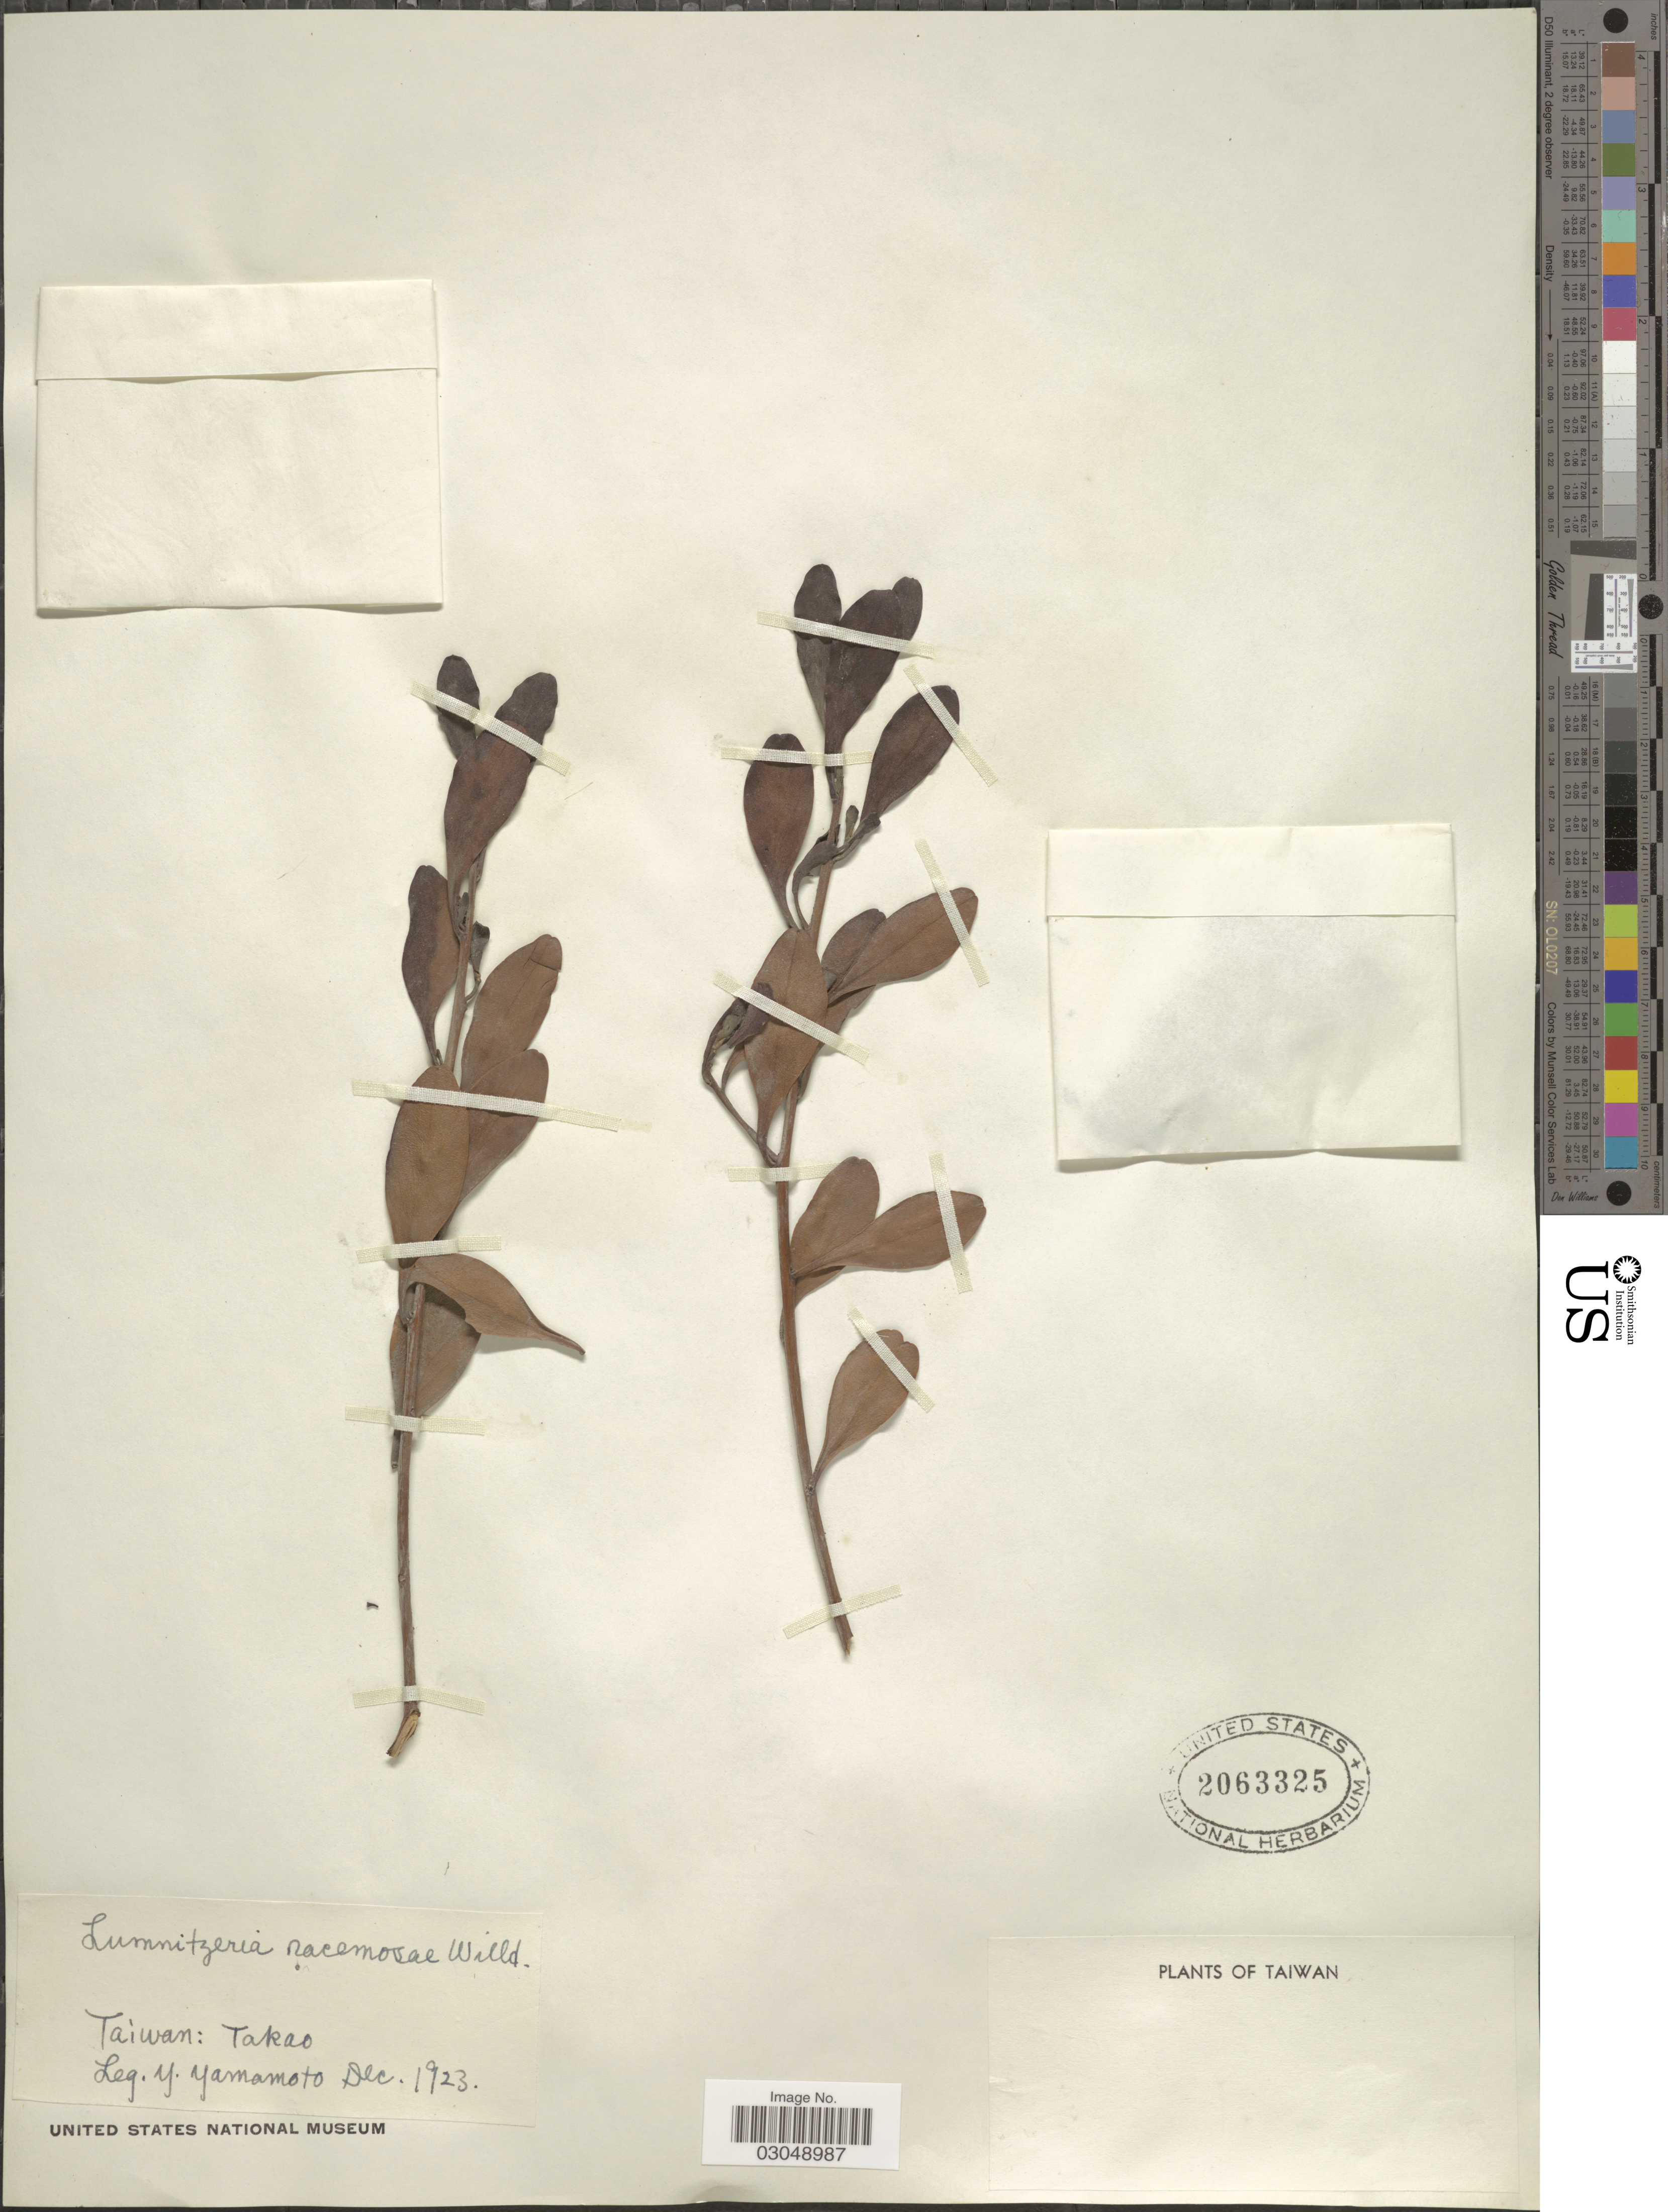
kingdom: Plantae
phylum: Tracheophyta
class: Magnoliopsida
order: Myrtales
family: Combretaceae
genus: Lumnitzera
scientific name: Lumnitzera racemosa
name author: Willd.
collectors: Y. Yamamoto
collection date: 1923-12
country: Taiwan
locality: Takao.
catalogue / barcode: US 2063325